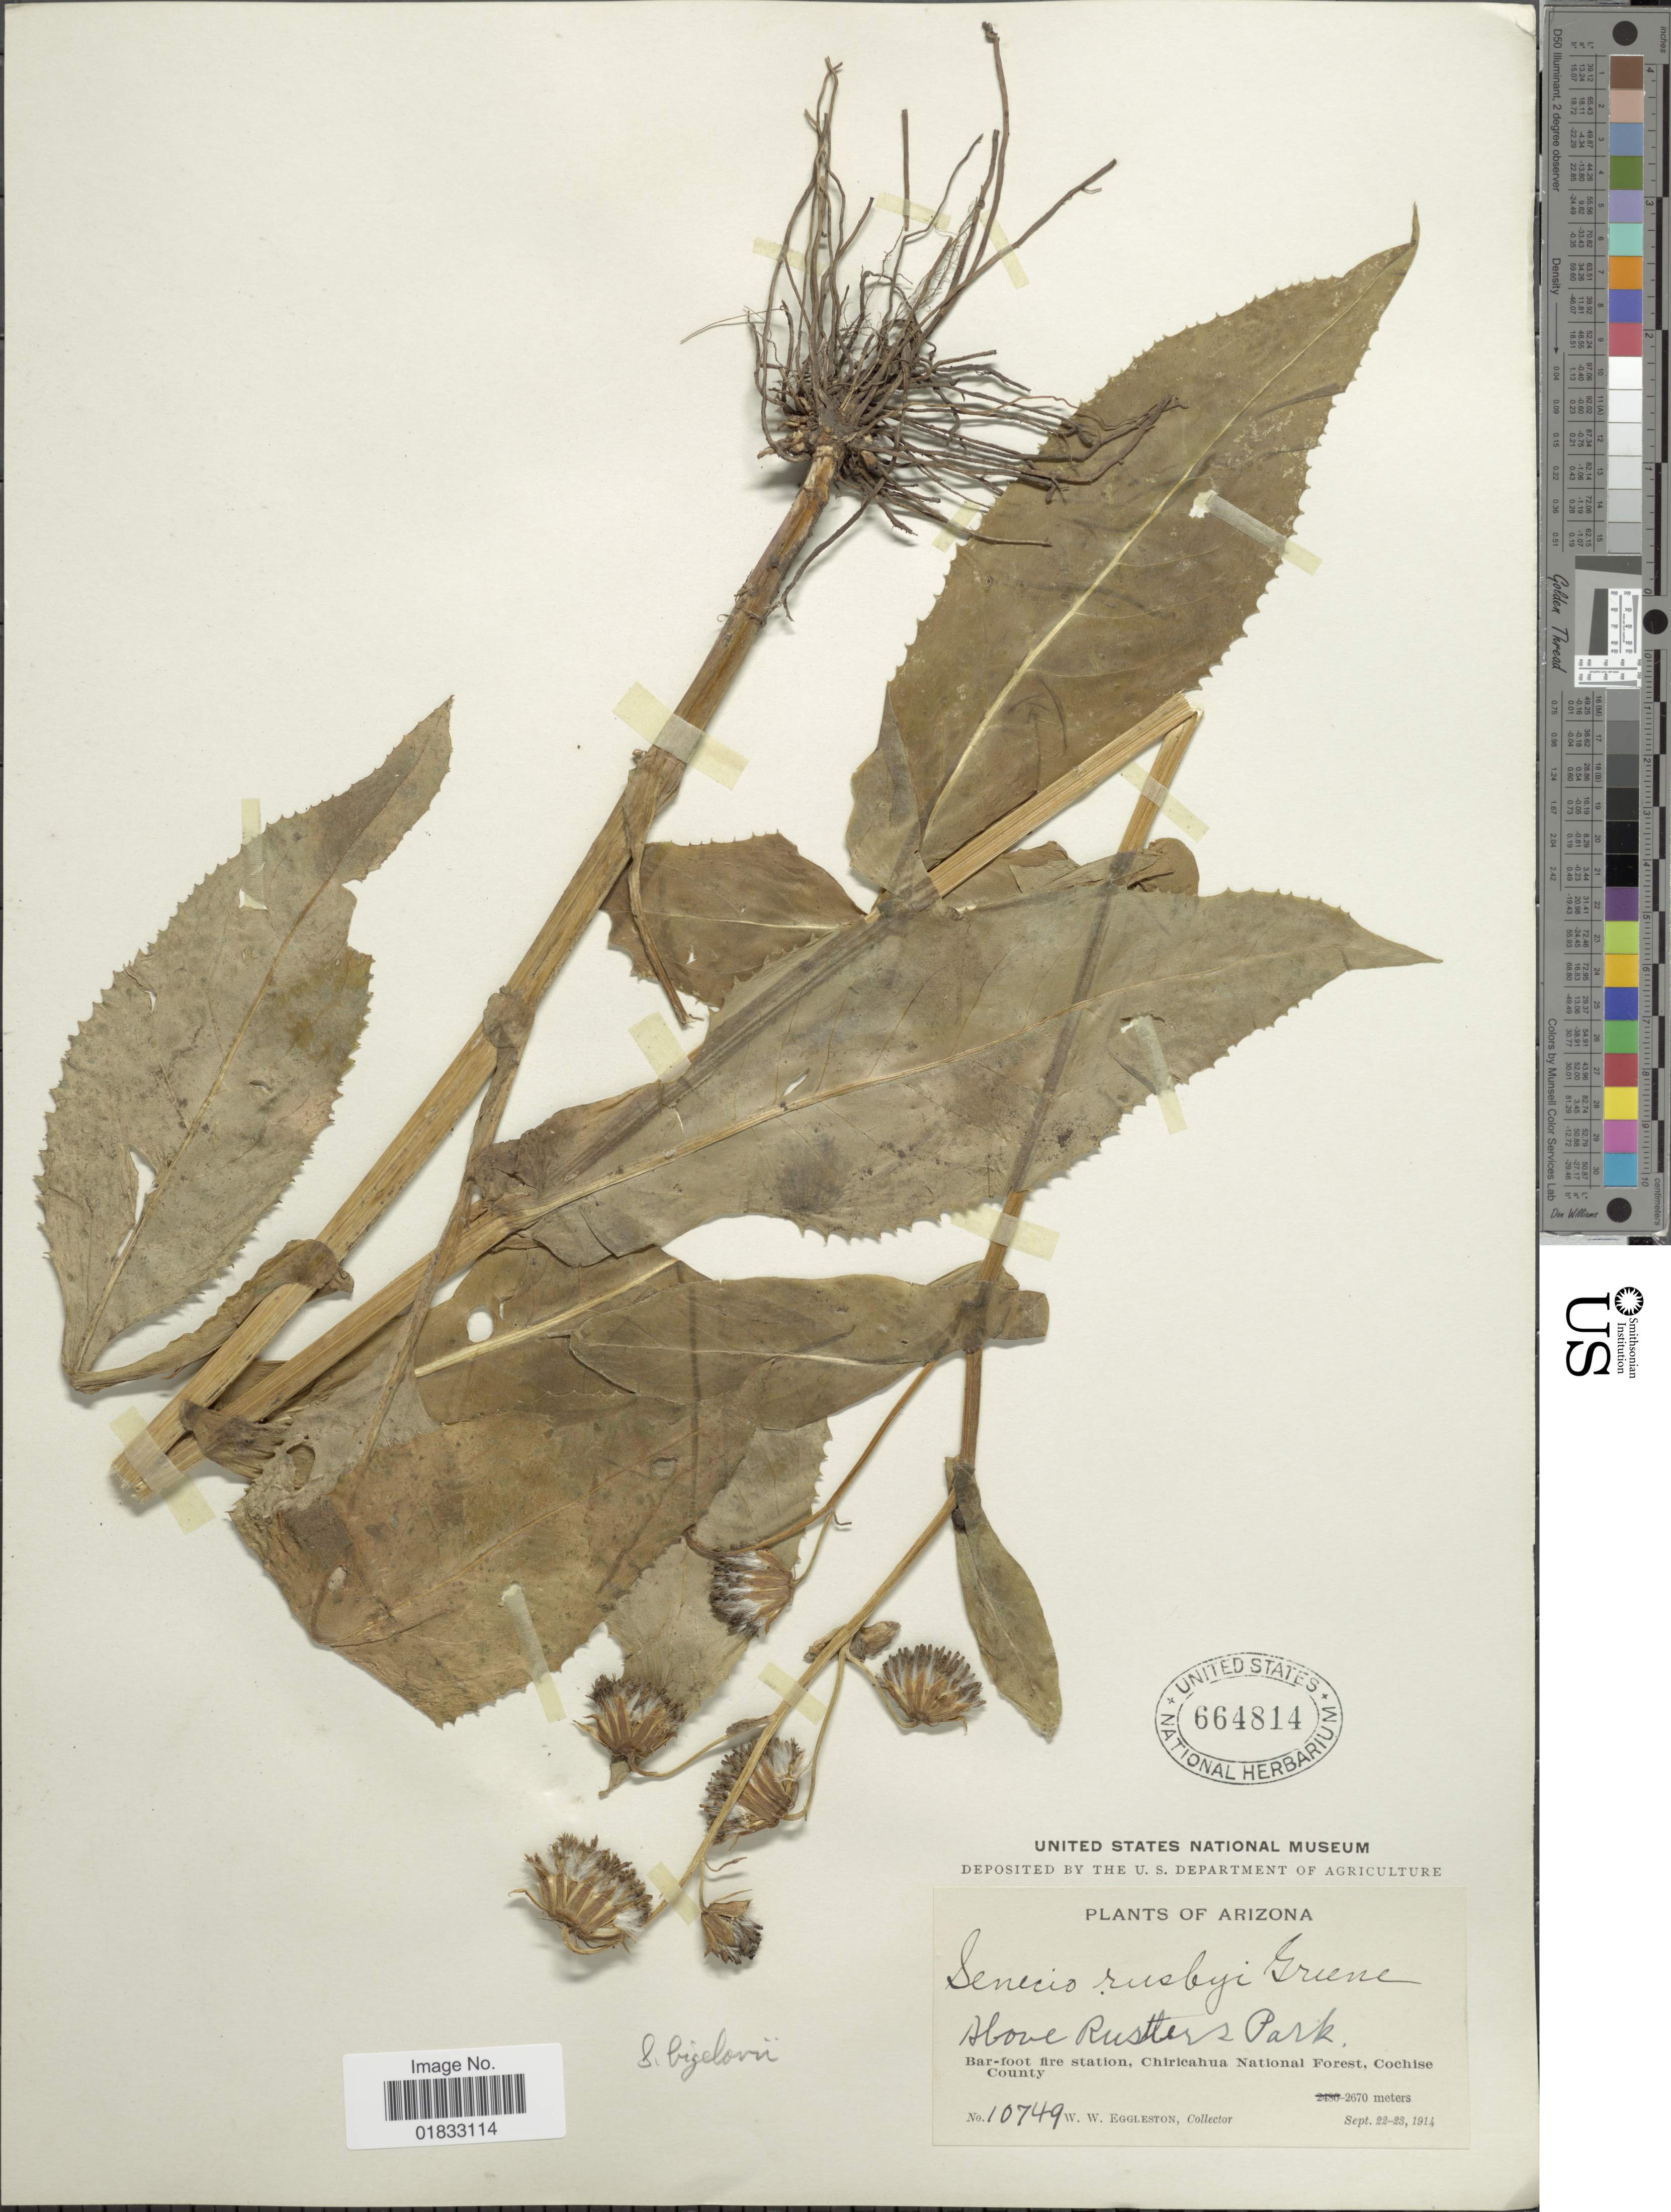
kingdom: Plantae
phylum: Tracheophyta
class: Magnoliopsida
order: Asterales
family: Asteraceae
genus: Senecio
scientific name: Senecio bigelovii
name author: A. Gray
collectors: W. W. Eggleston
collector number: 10749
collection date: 1914-09-22/1914-09-23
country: United States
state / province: Arizona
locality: Above Rustlers Park, Bar-foot fire station, Chiricahua National Park, Cochise County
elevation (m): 2670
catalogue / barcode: US 664814